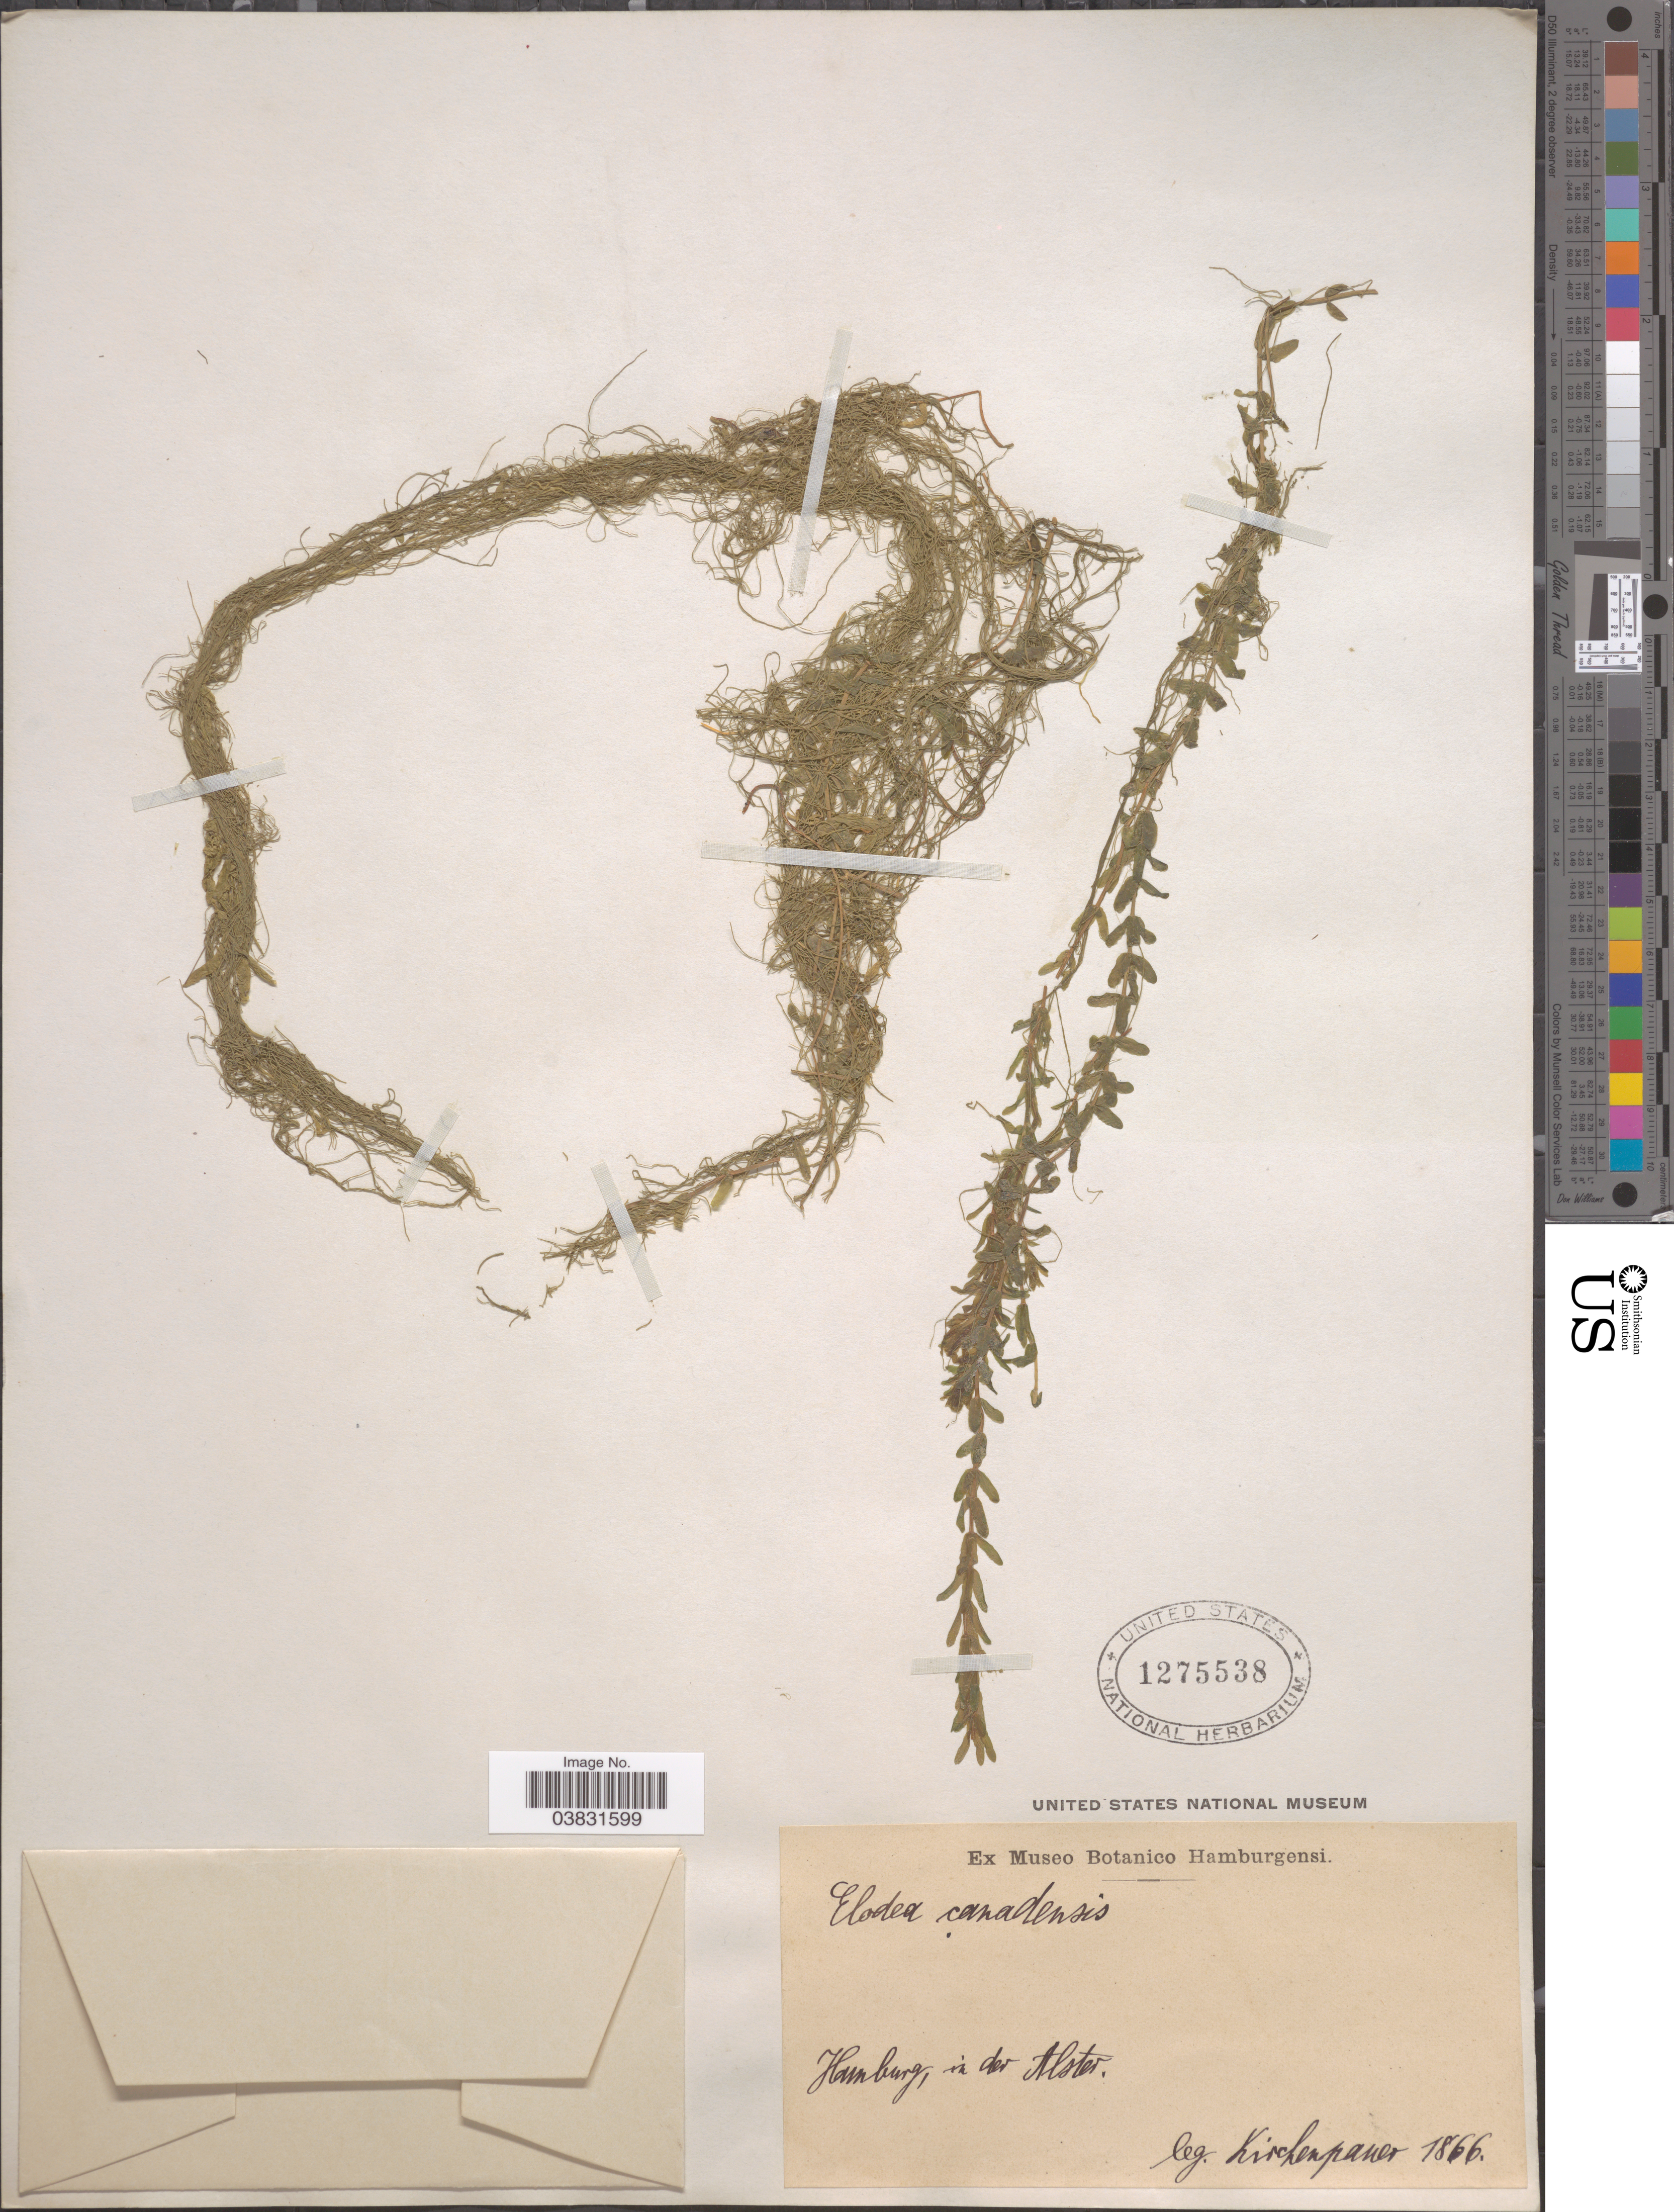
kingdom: Plantae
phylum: Tracheophyta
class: Liliopsida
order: Alismatales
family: Hydrocharitaceae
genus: Elodea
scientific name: Elodea canadensis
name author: Michx.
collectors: Kirchenpaner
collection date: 1866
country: Germany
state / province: Hamburg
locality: In den Alster.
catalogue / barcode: US 1275538